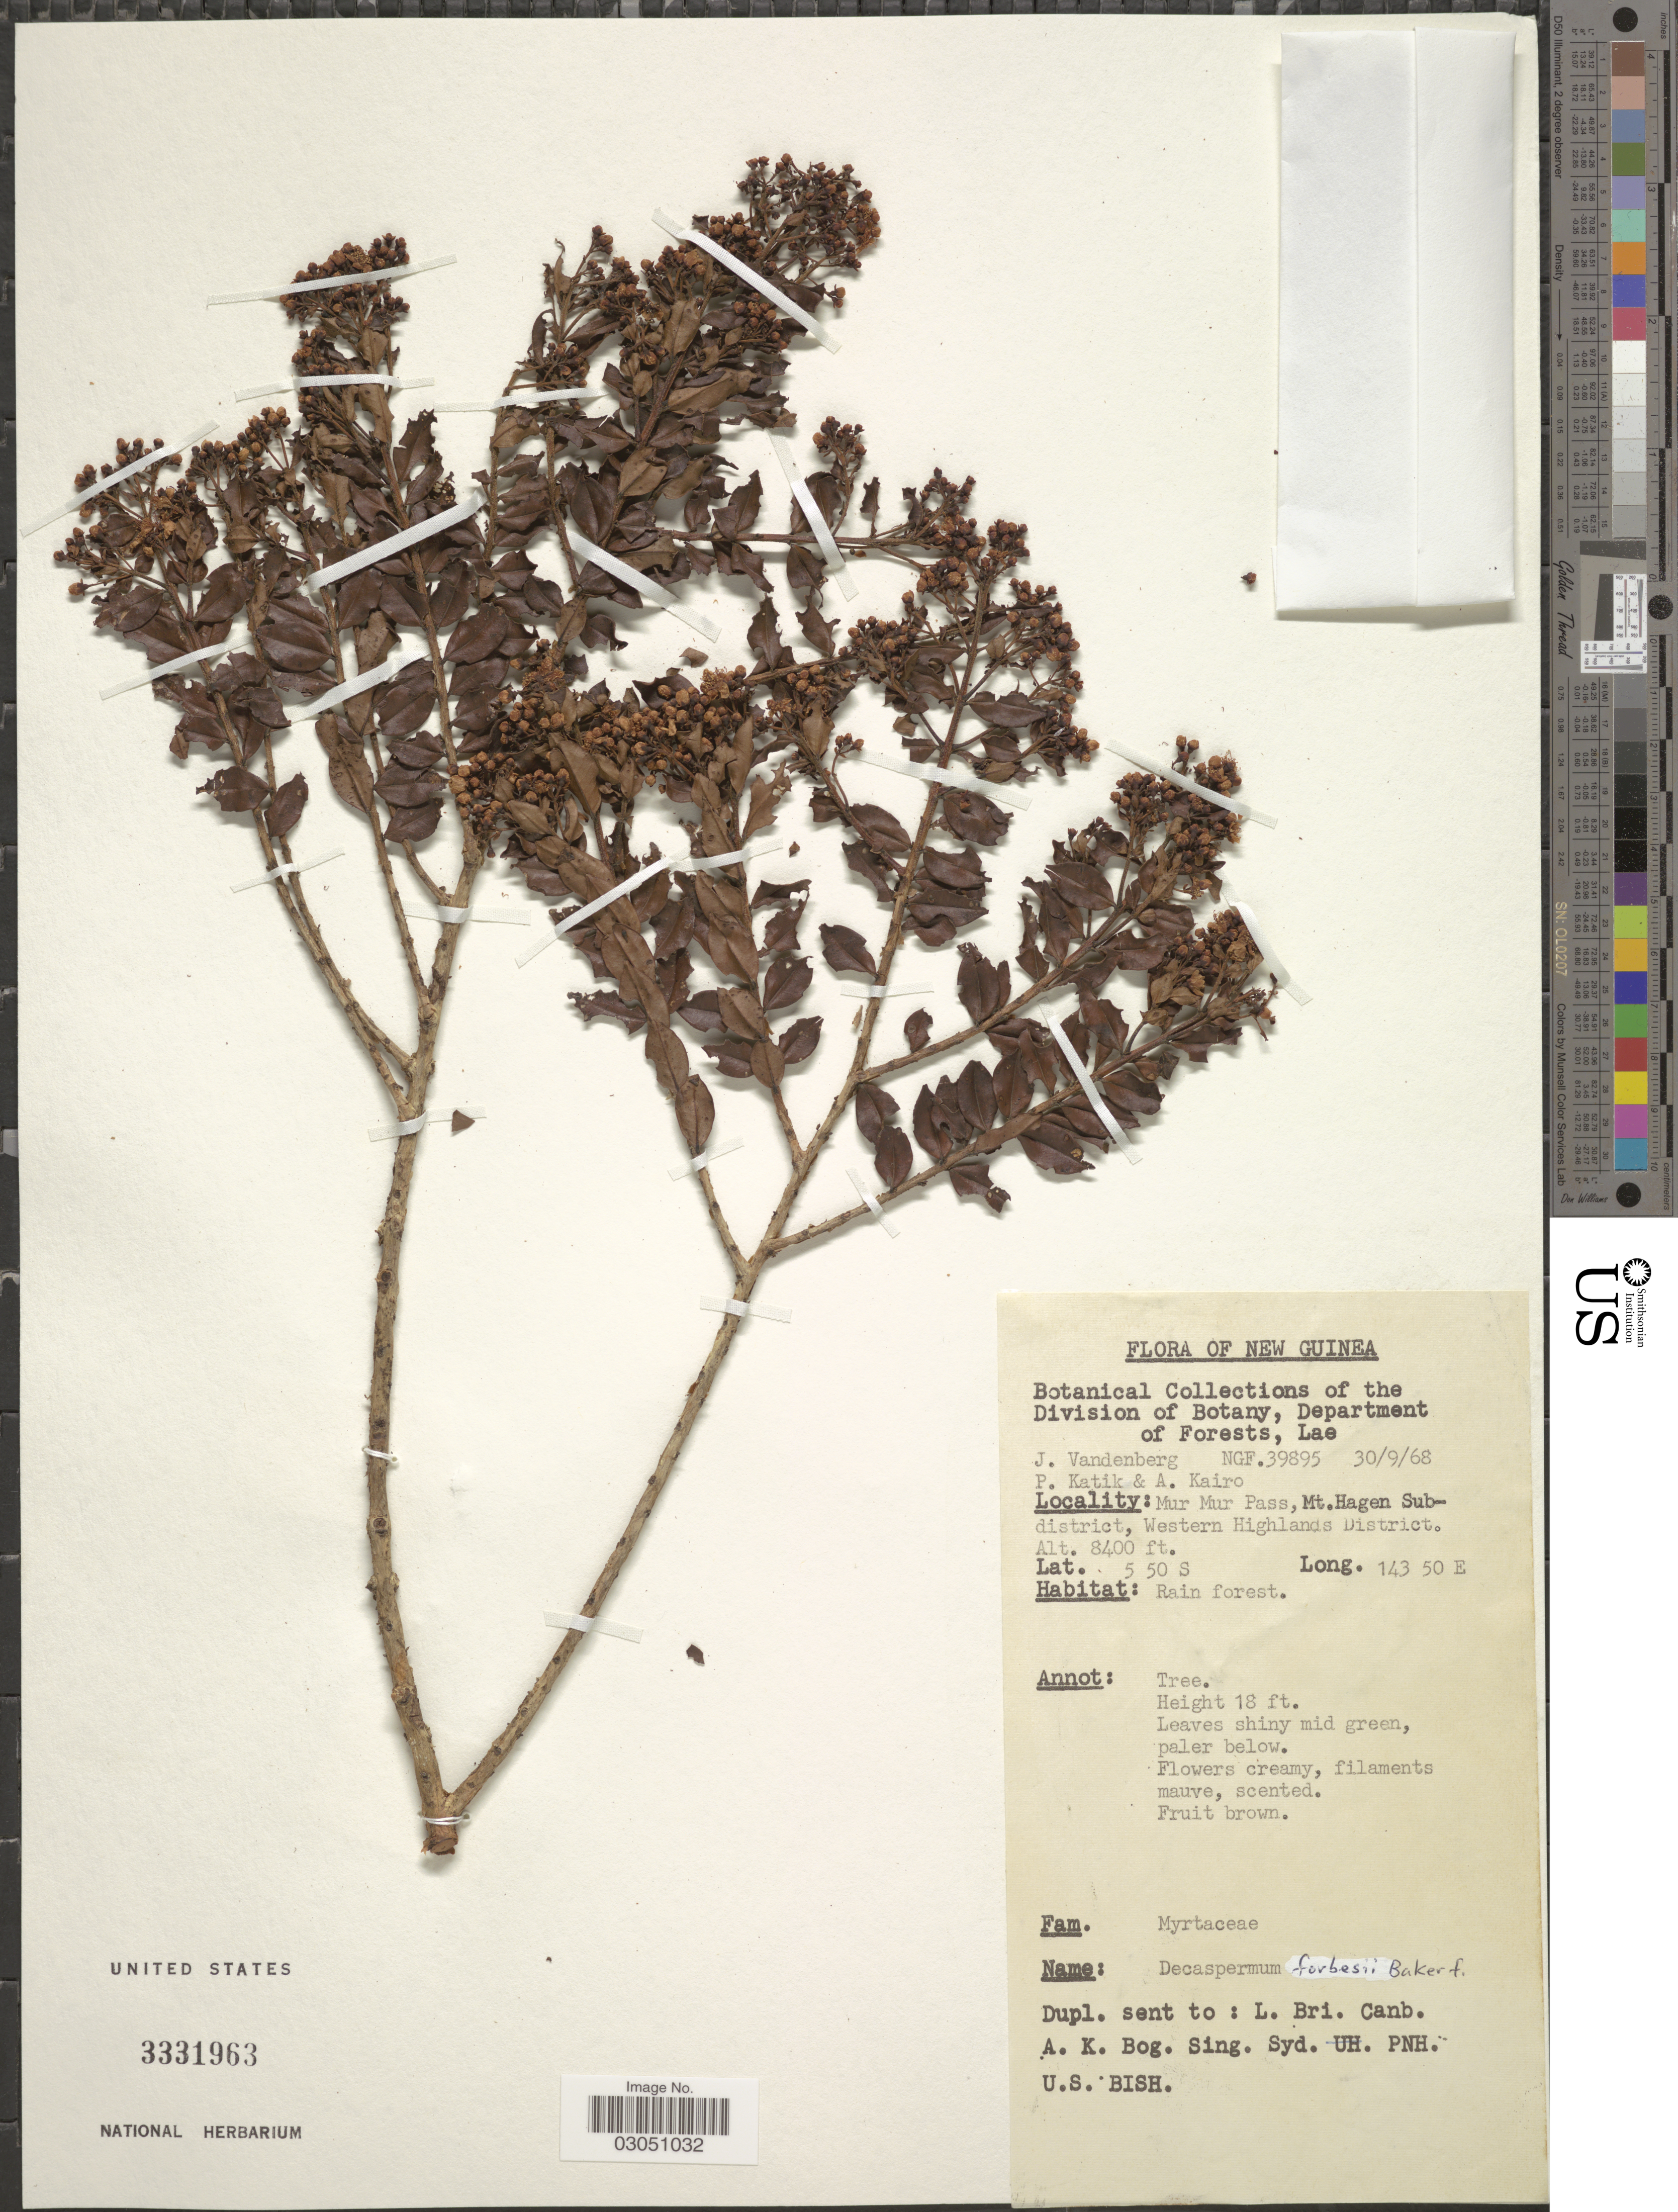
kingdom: Plantae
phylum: Tracheophyta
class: Magnoliopsida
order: Myrtales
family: Myrtaceae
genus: Decaspermum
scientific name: Decaspermum forbesii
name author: Baker f.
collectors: J. Vandenberg, P. Katik & A. Kairo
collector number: NGF39895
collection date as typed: Transcribed d/m/y: 30/9/68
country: Papua New Guinea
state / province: Western Highlands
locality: New Guinea. Mur Mur Pass, Mt. Hagen Sub-district, Western Highlands District.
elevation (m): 2560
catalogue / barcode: US 3331963